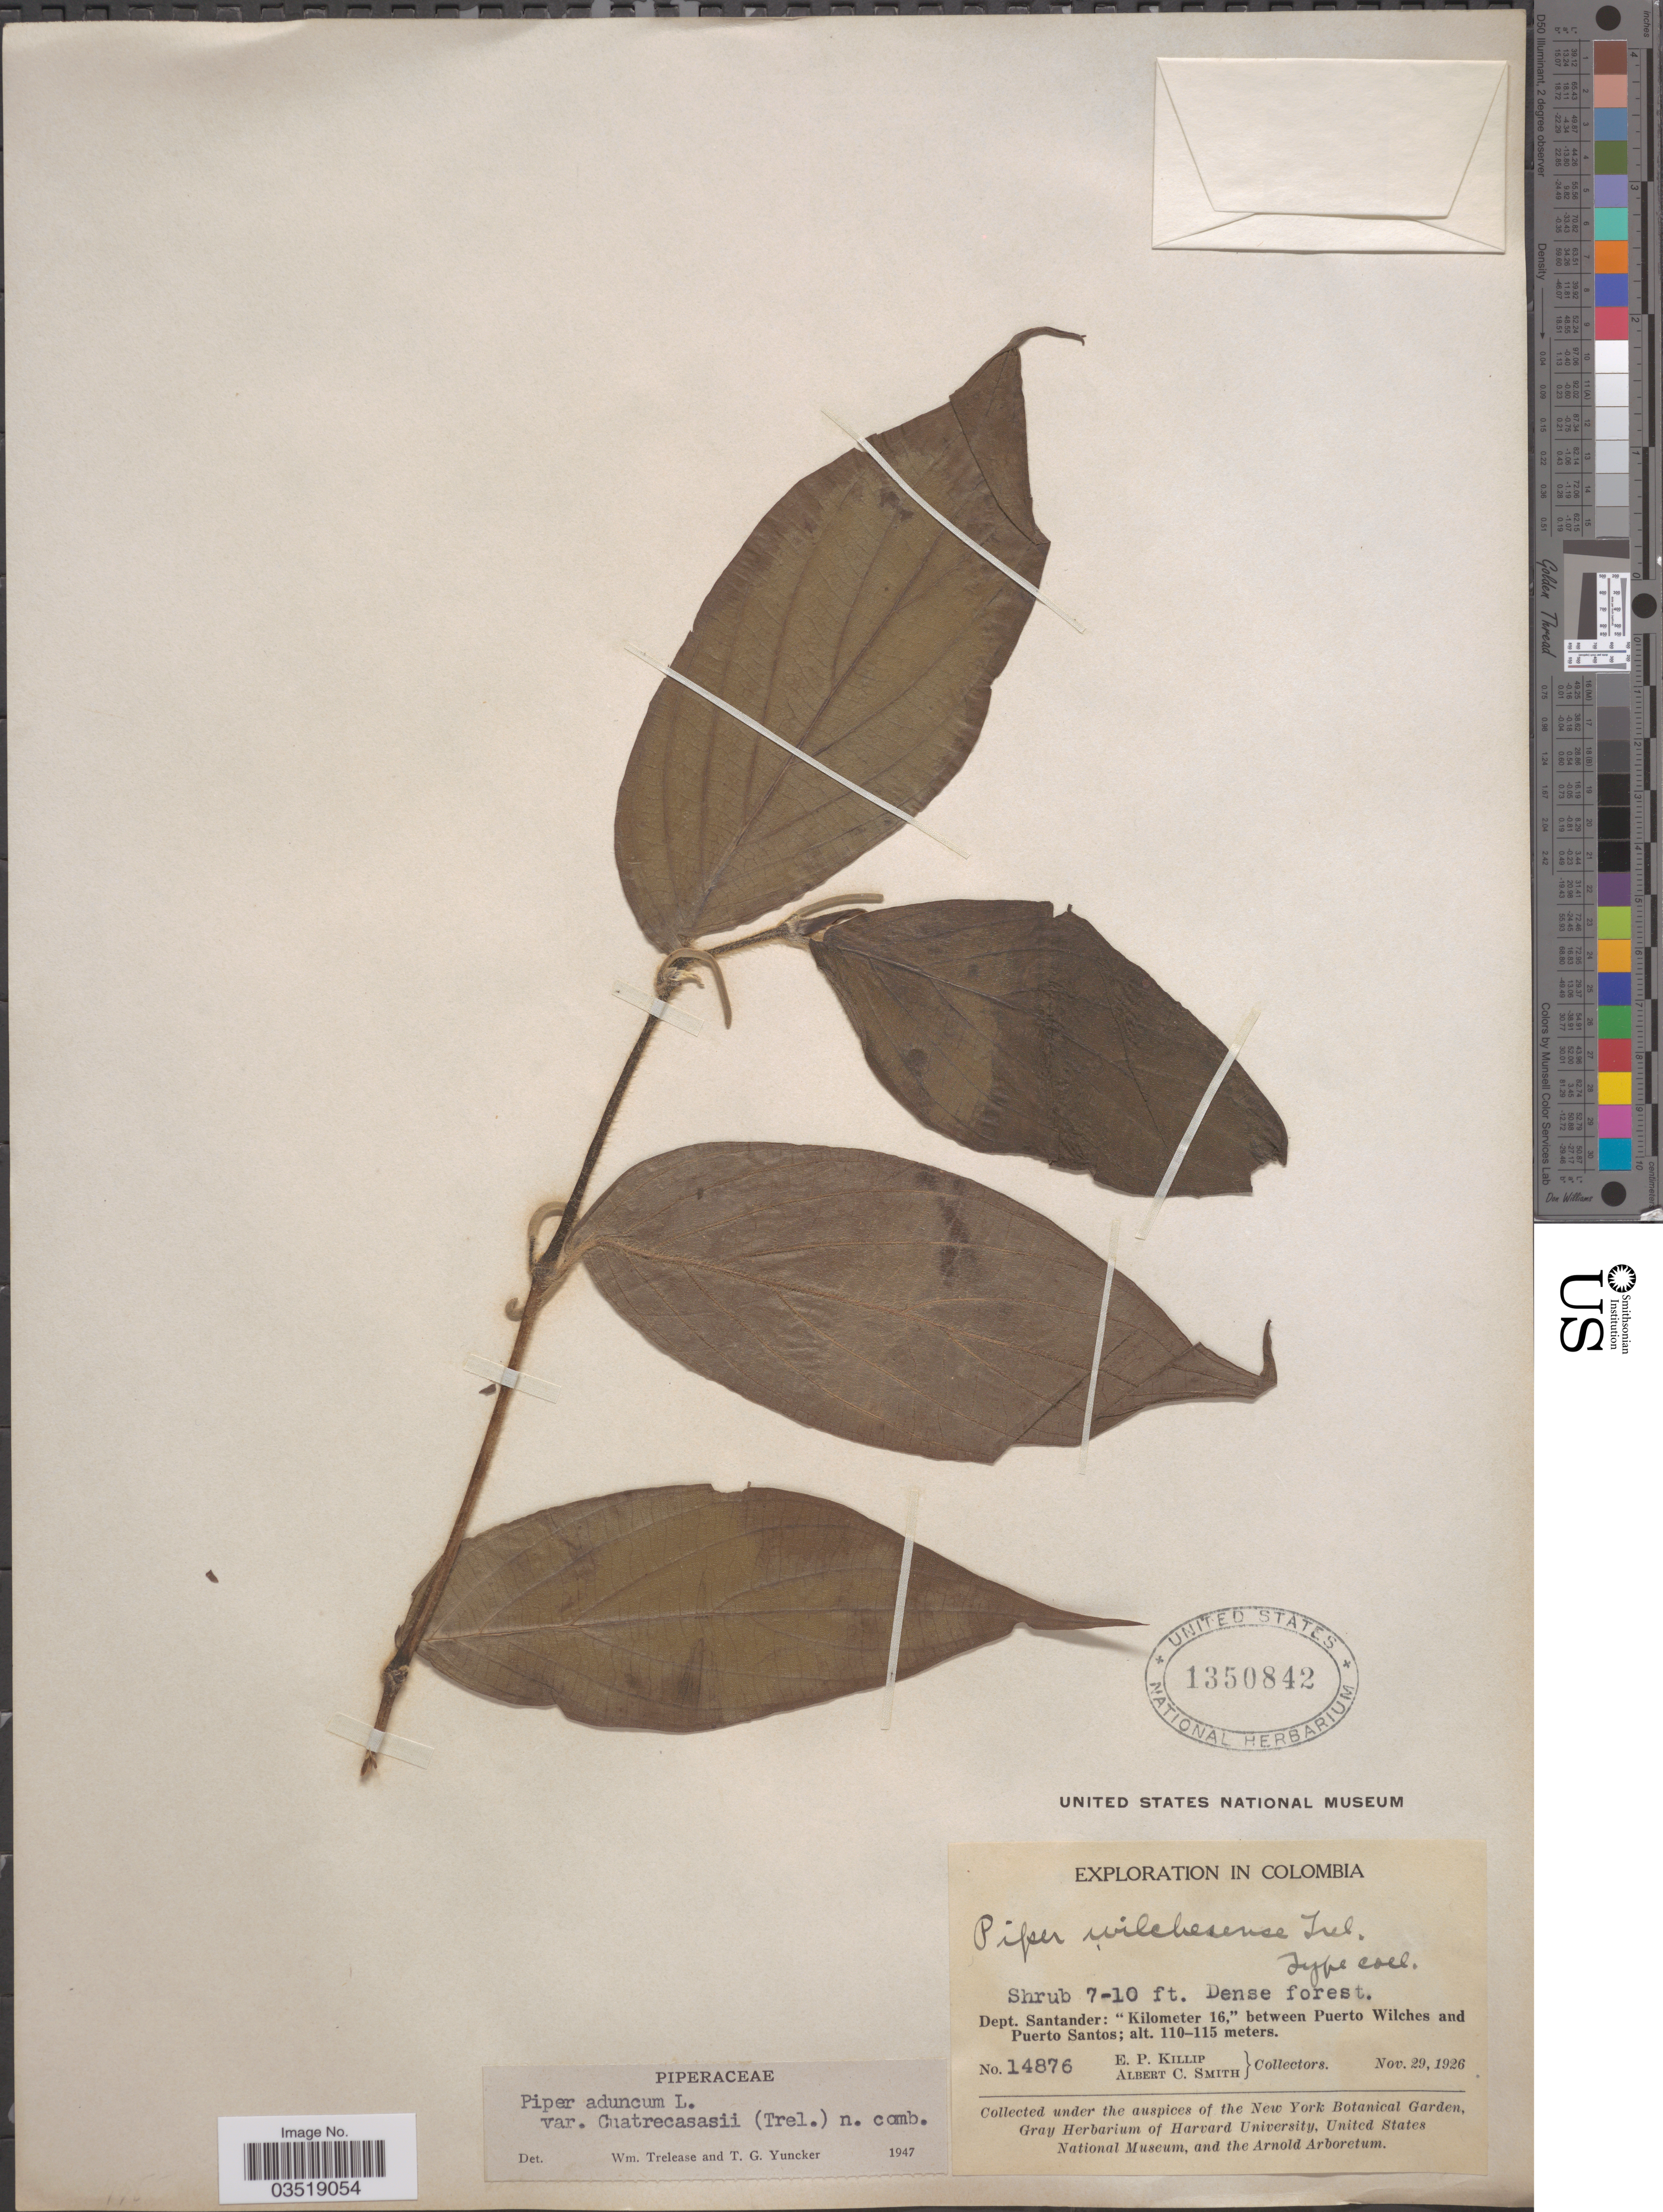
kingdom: Plantae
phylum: Tracheophyta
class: Magnoliopsida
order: Piperales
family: Piperaceae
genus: Piper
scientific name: Piper aduncum var. cordulatum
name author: L.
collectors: E. P. Killip & A. C. Smith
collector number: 14876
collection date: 1926-11-29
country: Colombia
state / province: Santander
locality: Dept. Santander: "Kilometer 16," between Puerto Wilches and Puerto Santos.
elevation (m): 110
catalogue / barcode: US 1350842